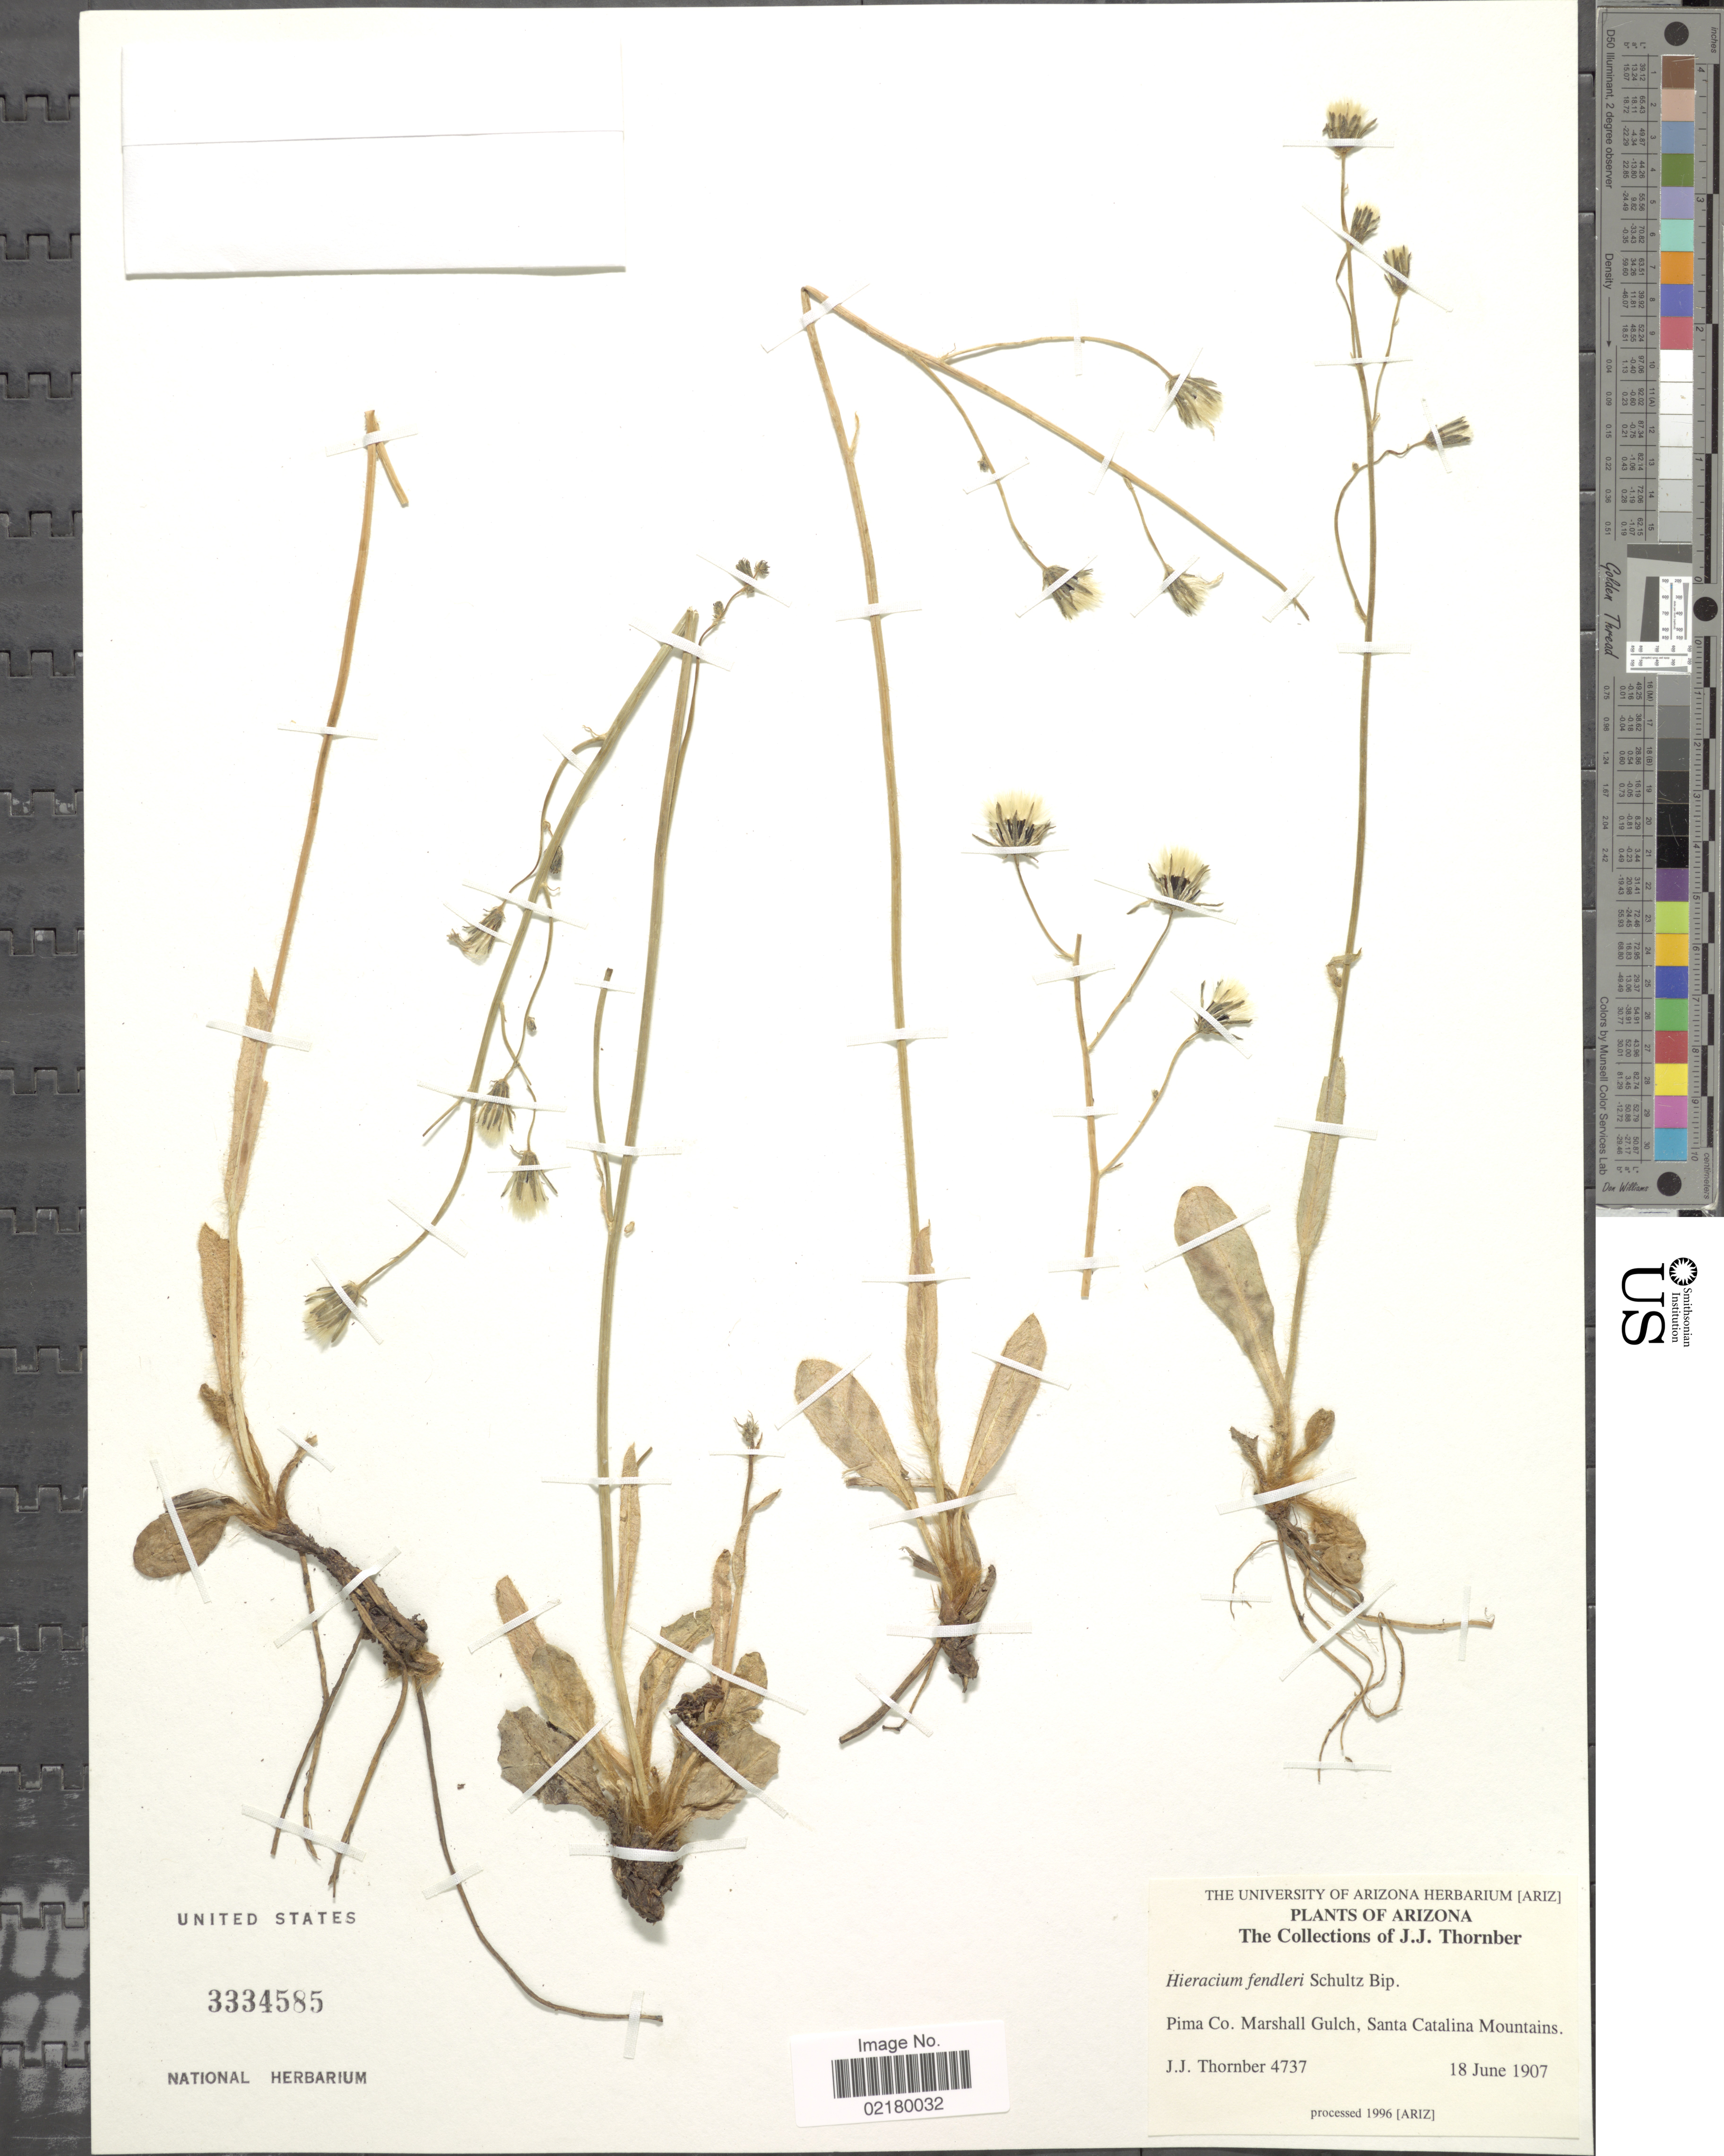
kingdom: Plantae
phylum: Tracheophyta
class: Magnoliopsida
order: Asterales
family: Asteraceae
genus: Hieracium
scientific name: Hieracium fendleri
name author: Sch. Bip.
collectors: J. Thornber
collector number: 4737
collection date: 1907-06-18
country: United States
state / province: Arizona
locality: Pima Co. Marshall Gulch, Santa Catalina Mountains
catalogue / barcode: US 3334585